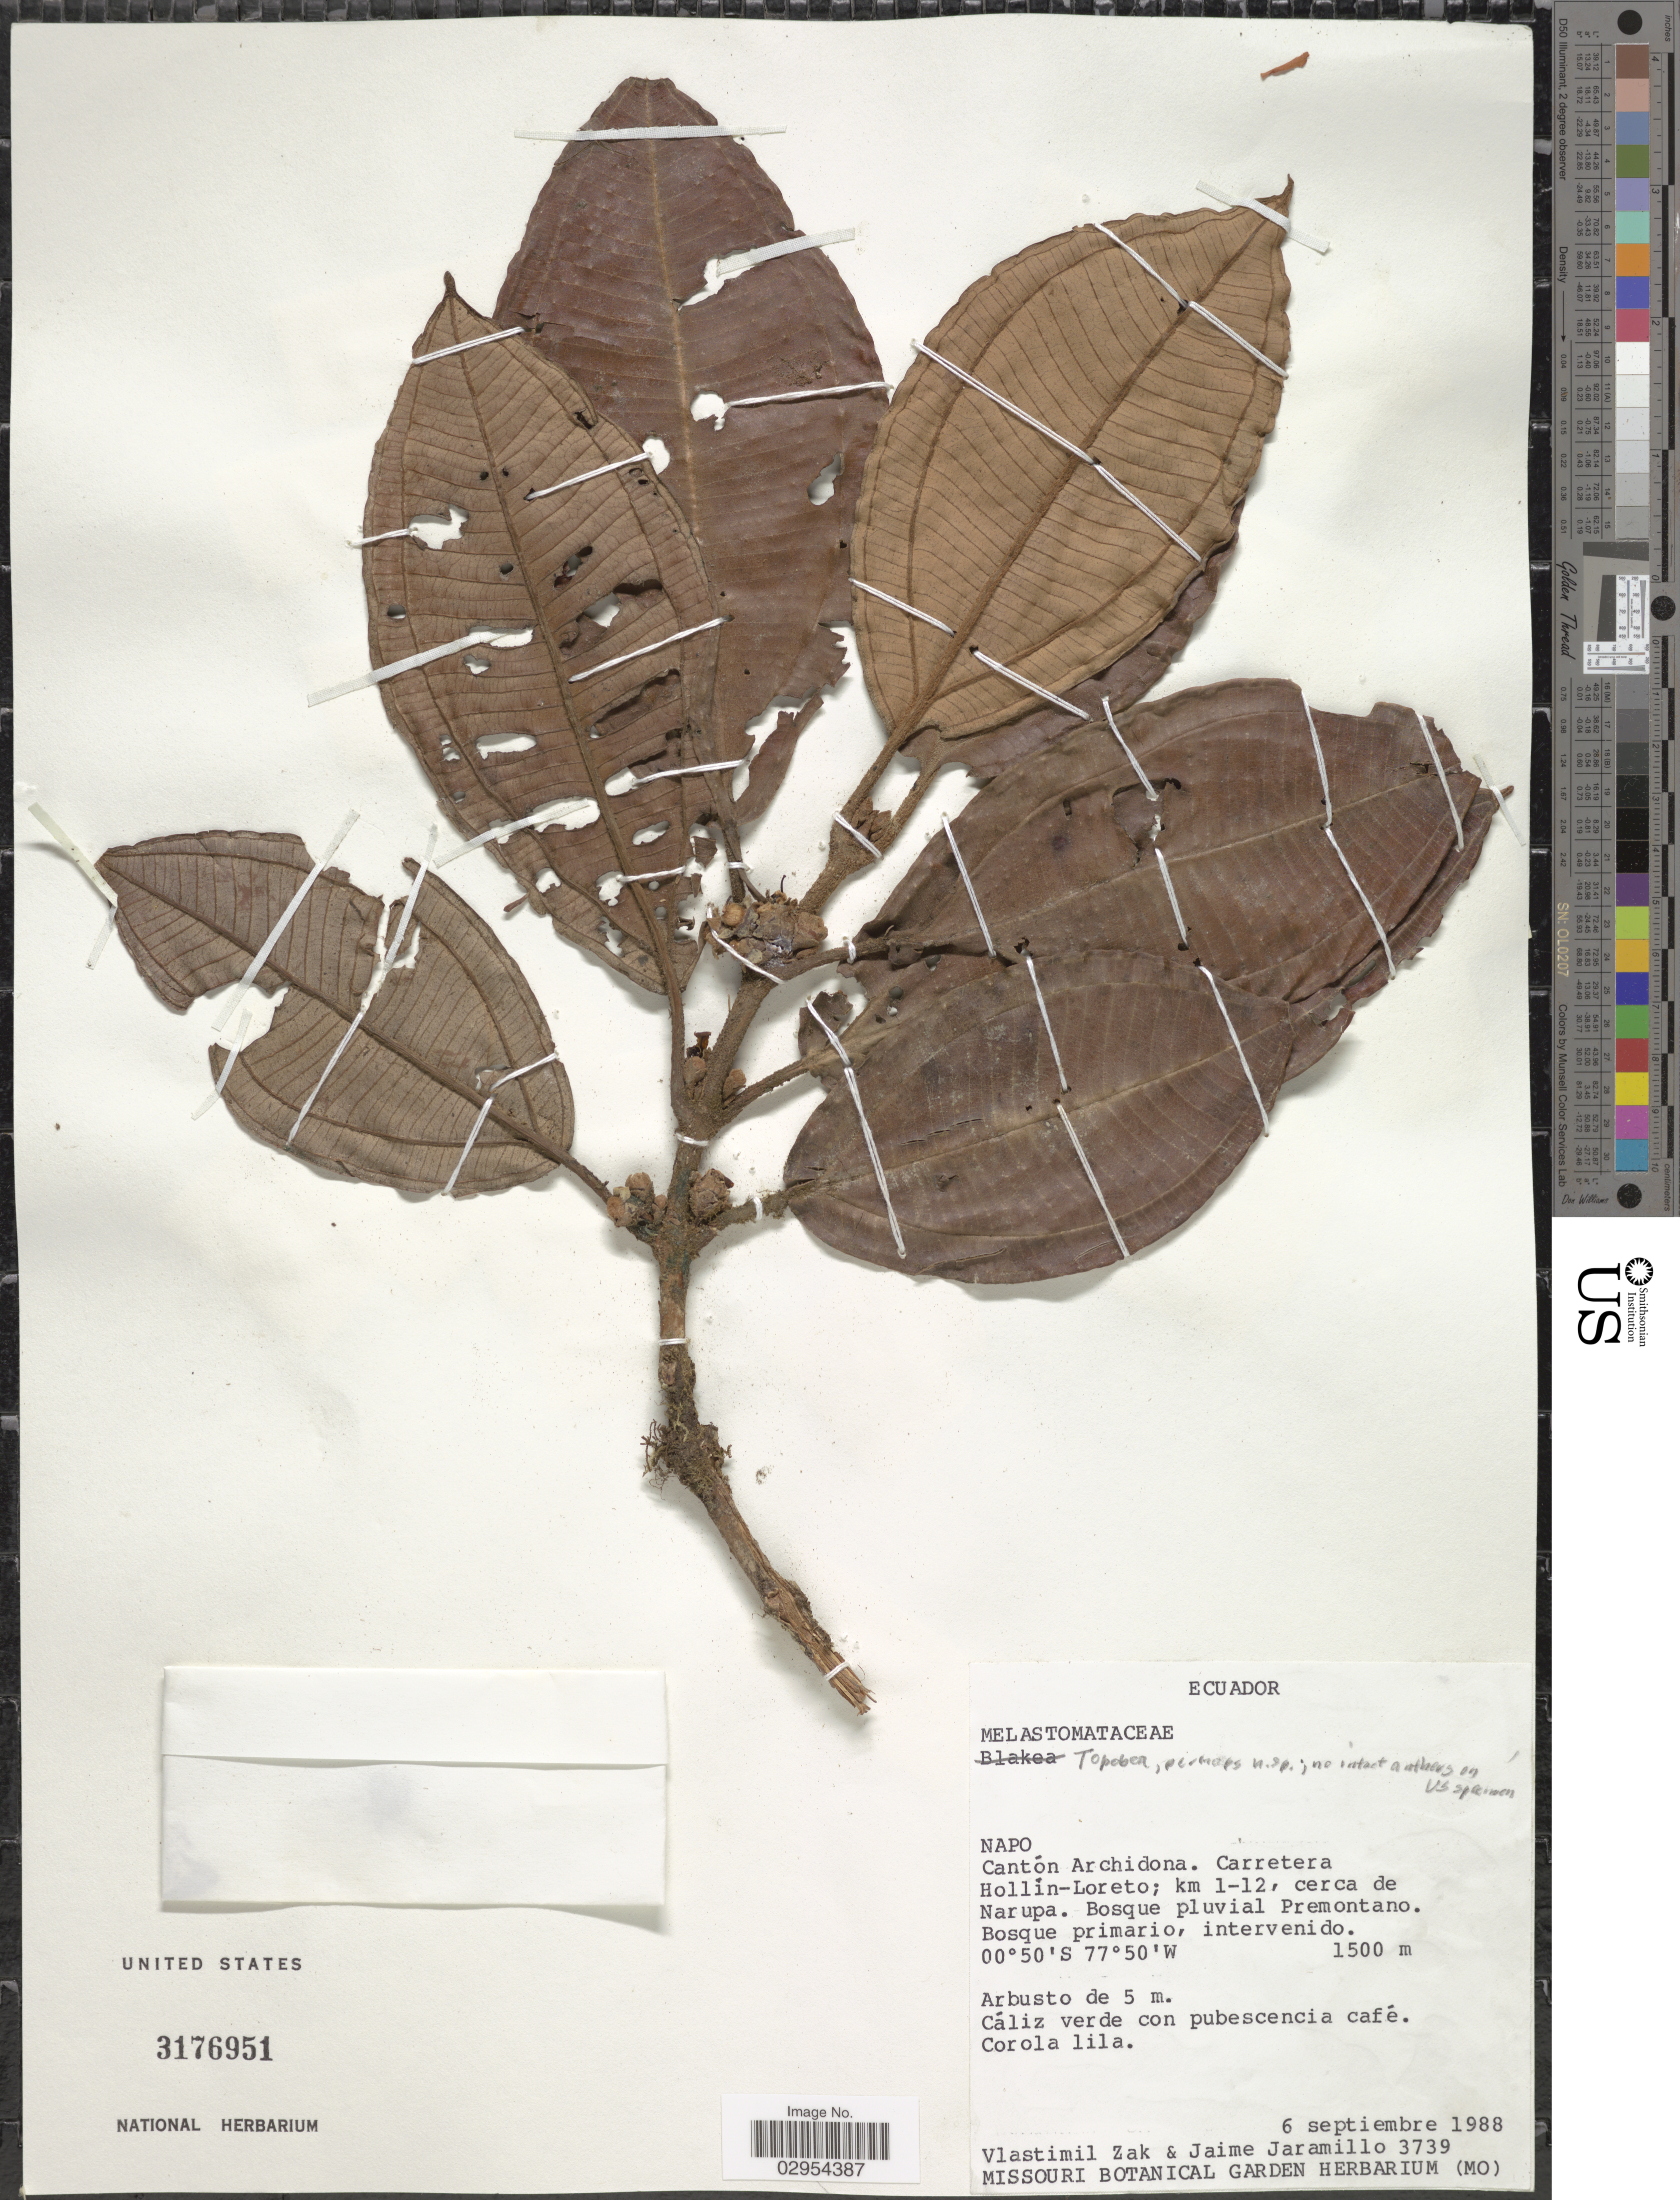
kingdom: Plantae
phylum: Tracheophyta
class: Magnoliopsida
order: Myrtales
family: Melastomataceae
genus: Topobea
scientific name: Topobea sp.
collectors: V. Zak & J. Jaramillo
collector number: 3739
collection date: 1988-09-06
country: Ecuador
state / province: Napo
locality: Cantón Archidona. Carretera Hollín-Loreto; km 1-12, cerca de Narupa.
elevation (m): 1500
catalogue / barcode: US 3176951